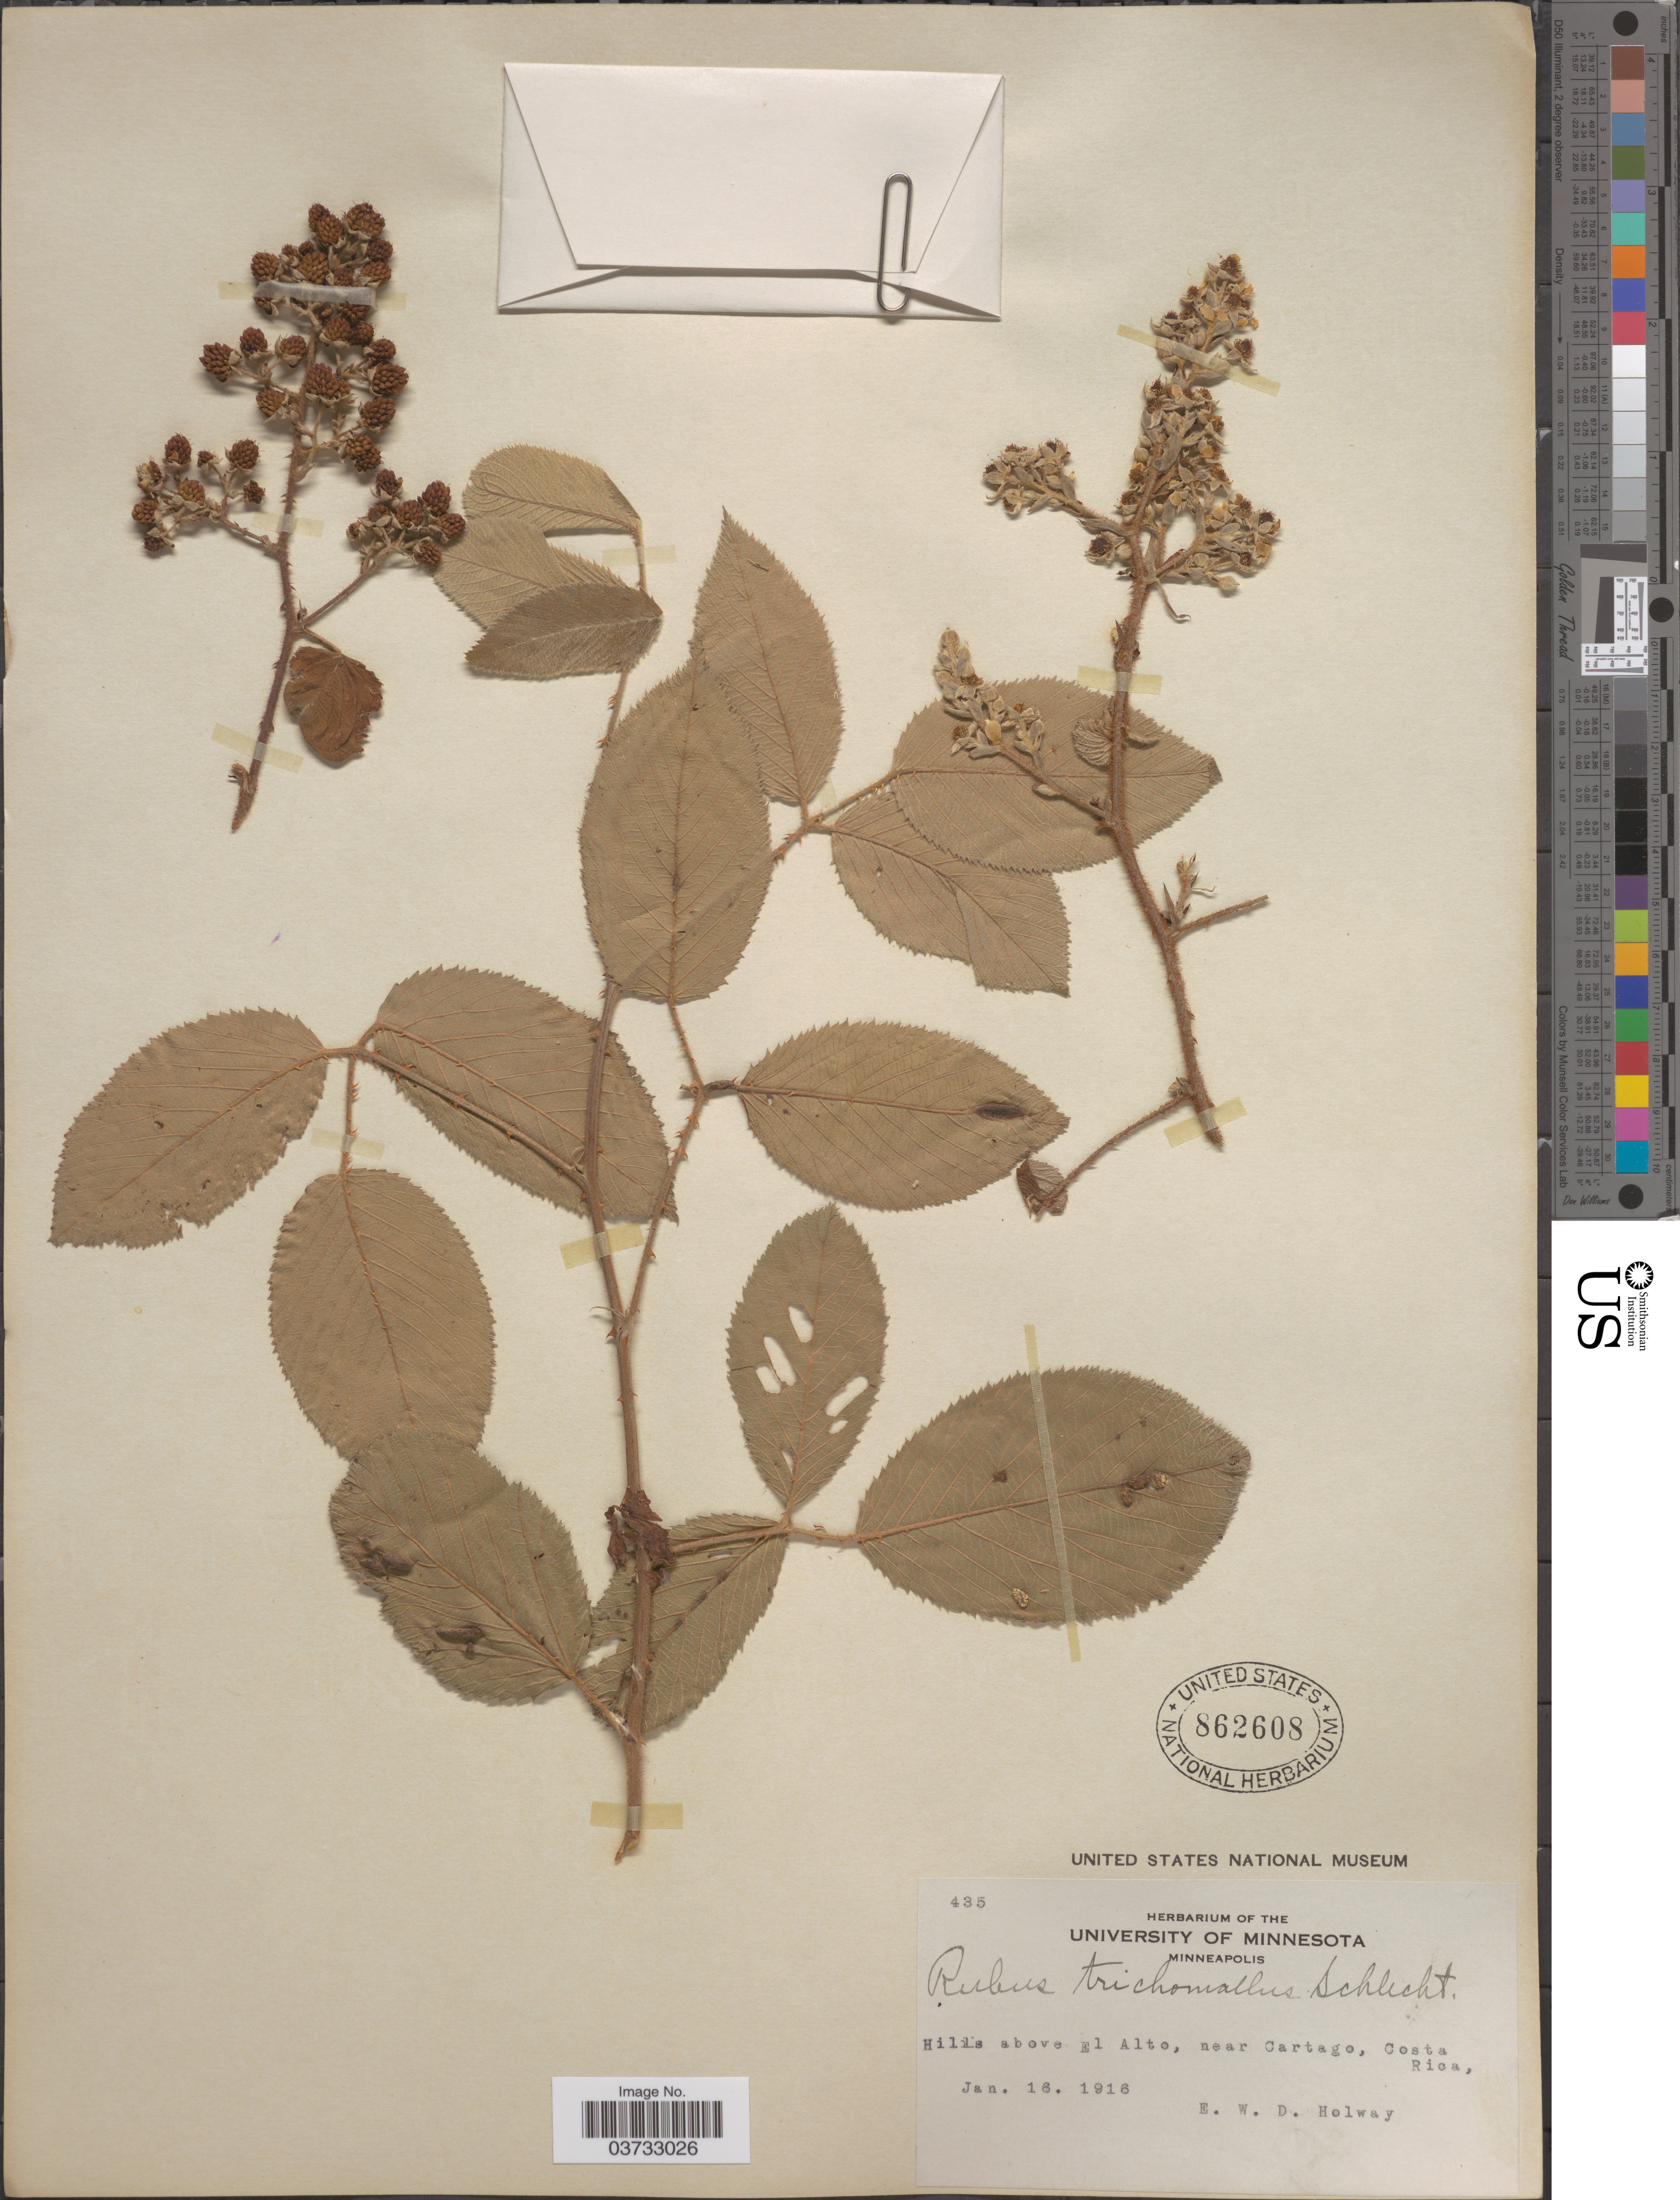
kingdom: Plantae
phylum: Tracheophyta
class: Magnoliopsida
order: Rosales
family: Rosaceae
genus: Rubus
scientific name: Rubus trichomallus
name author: Schltdl.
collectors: E. W. D. Holway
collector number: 435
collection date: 1916-01-16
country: Costa Rica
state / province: Cartago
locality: Hills above El Alto, near Cartago.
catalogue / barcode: US 862608